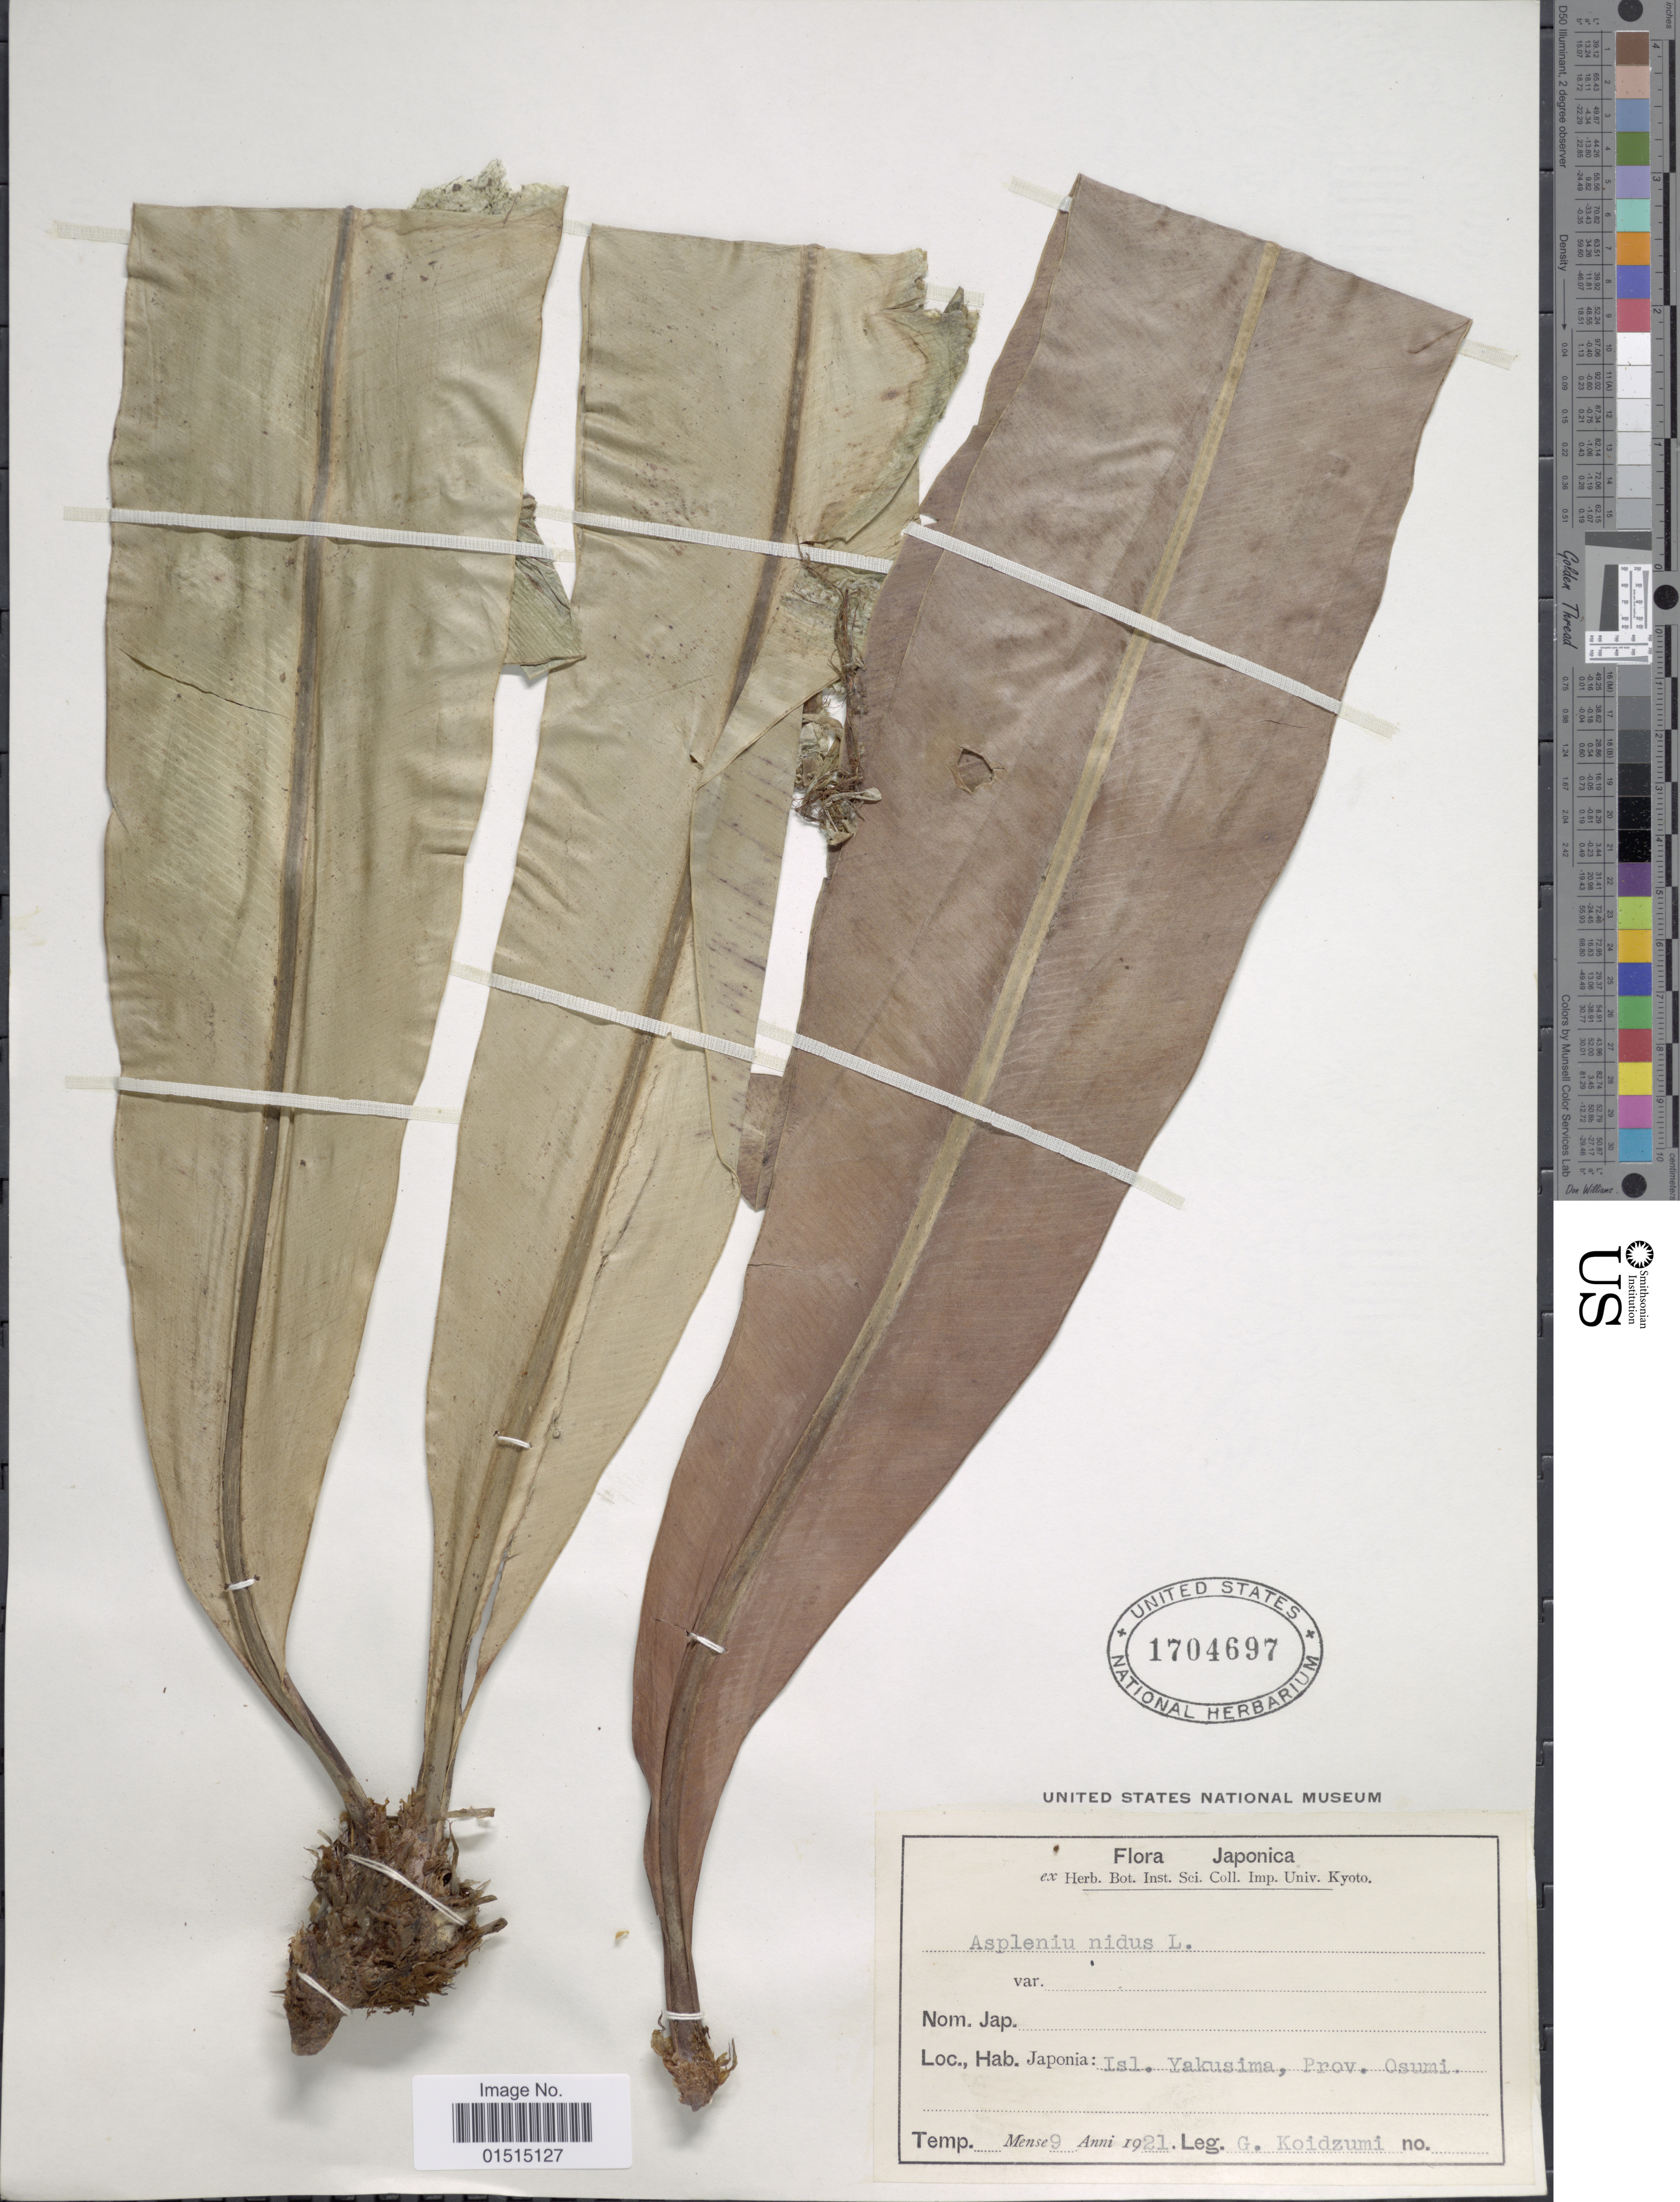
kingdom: Plantae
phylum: Tracheophyta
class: Polypodiopsida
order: Polypodiales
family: Aspleniaceae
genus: Asplenium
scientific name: Asplenium nidus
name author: L.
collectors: G. Koidzumi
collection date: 1921-09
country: Japan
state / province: Kagosima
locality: Isl. Yakusima, Prov. Osumi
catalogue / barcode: US 1704697